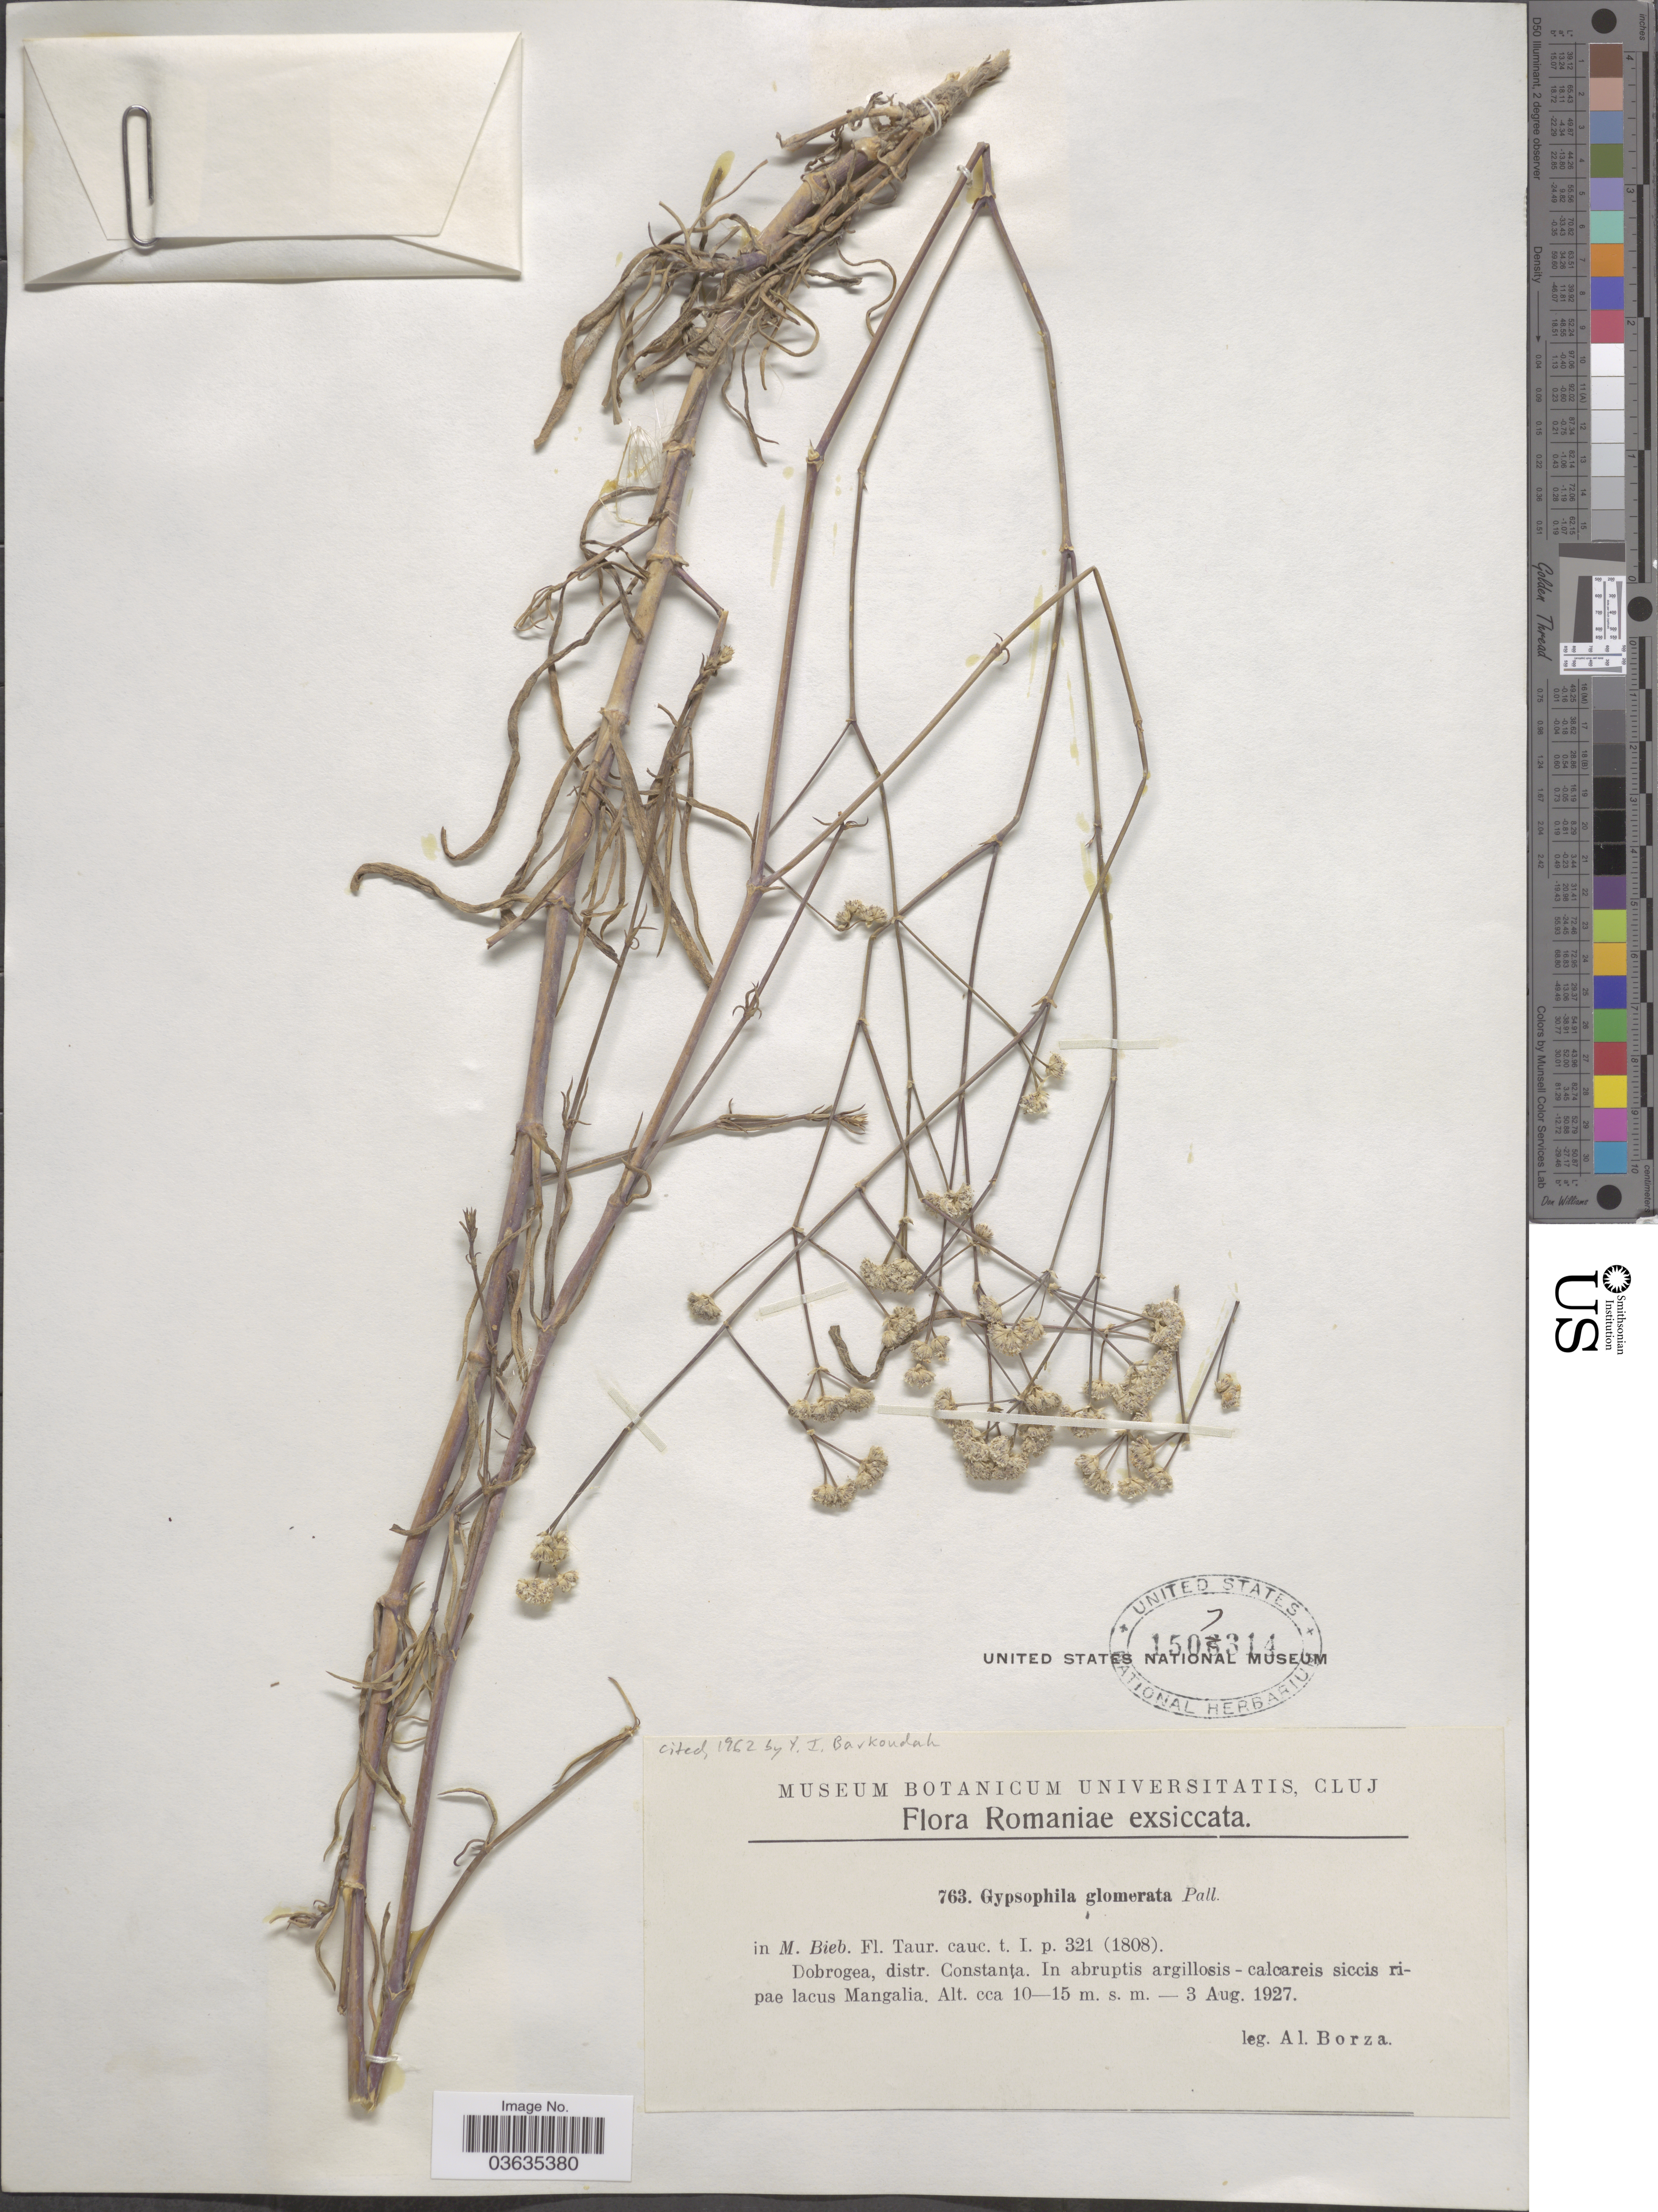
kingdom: Plantae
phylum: Tracheophyta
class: Magnoliopsida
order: Caryophyllales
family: Caryophyllaceae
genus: Gypsophila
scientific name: Gypsophila glomerata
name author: Pall. ex Adams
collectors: A. Borza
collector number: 763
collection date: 1927-08-03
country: Romania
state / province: Constanta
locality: Dobrogea, distr. Constanţa. Lacus Mangalia.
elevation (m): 10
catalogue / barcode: US 1507314